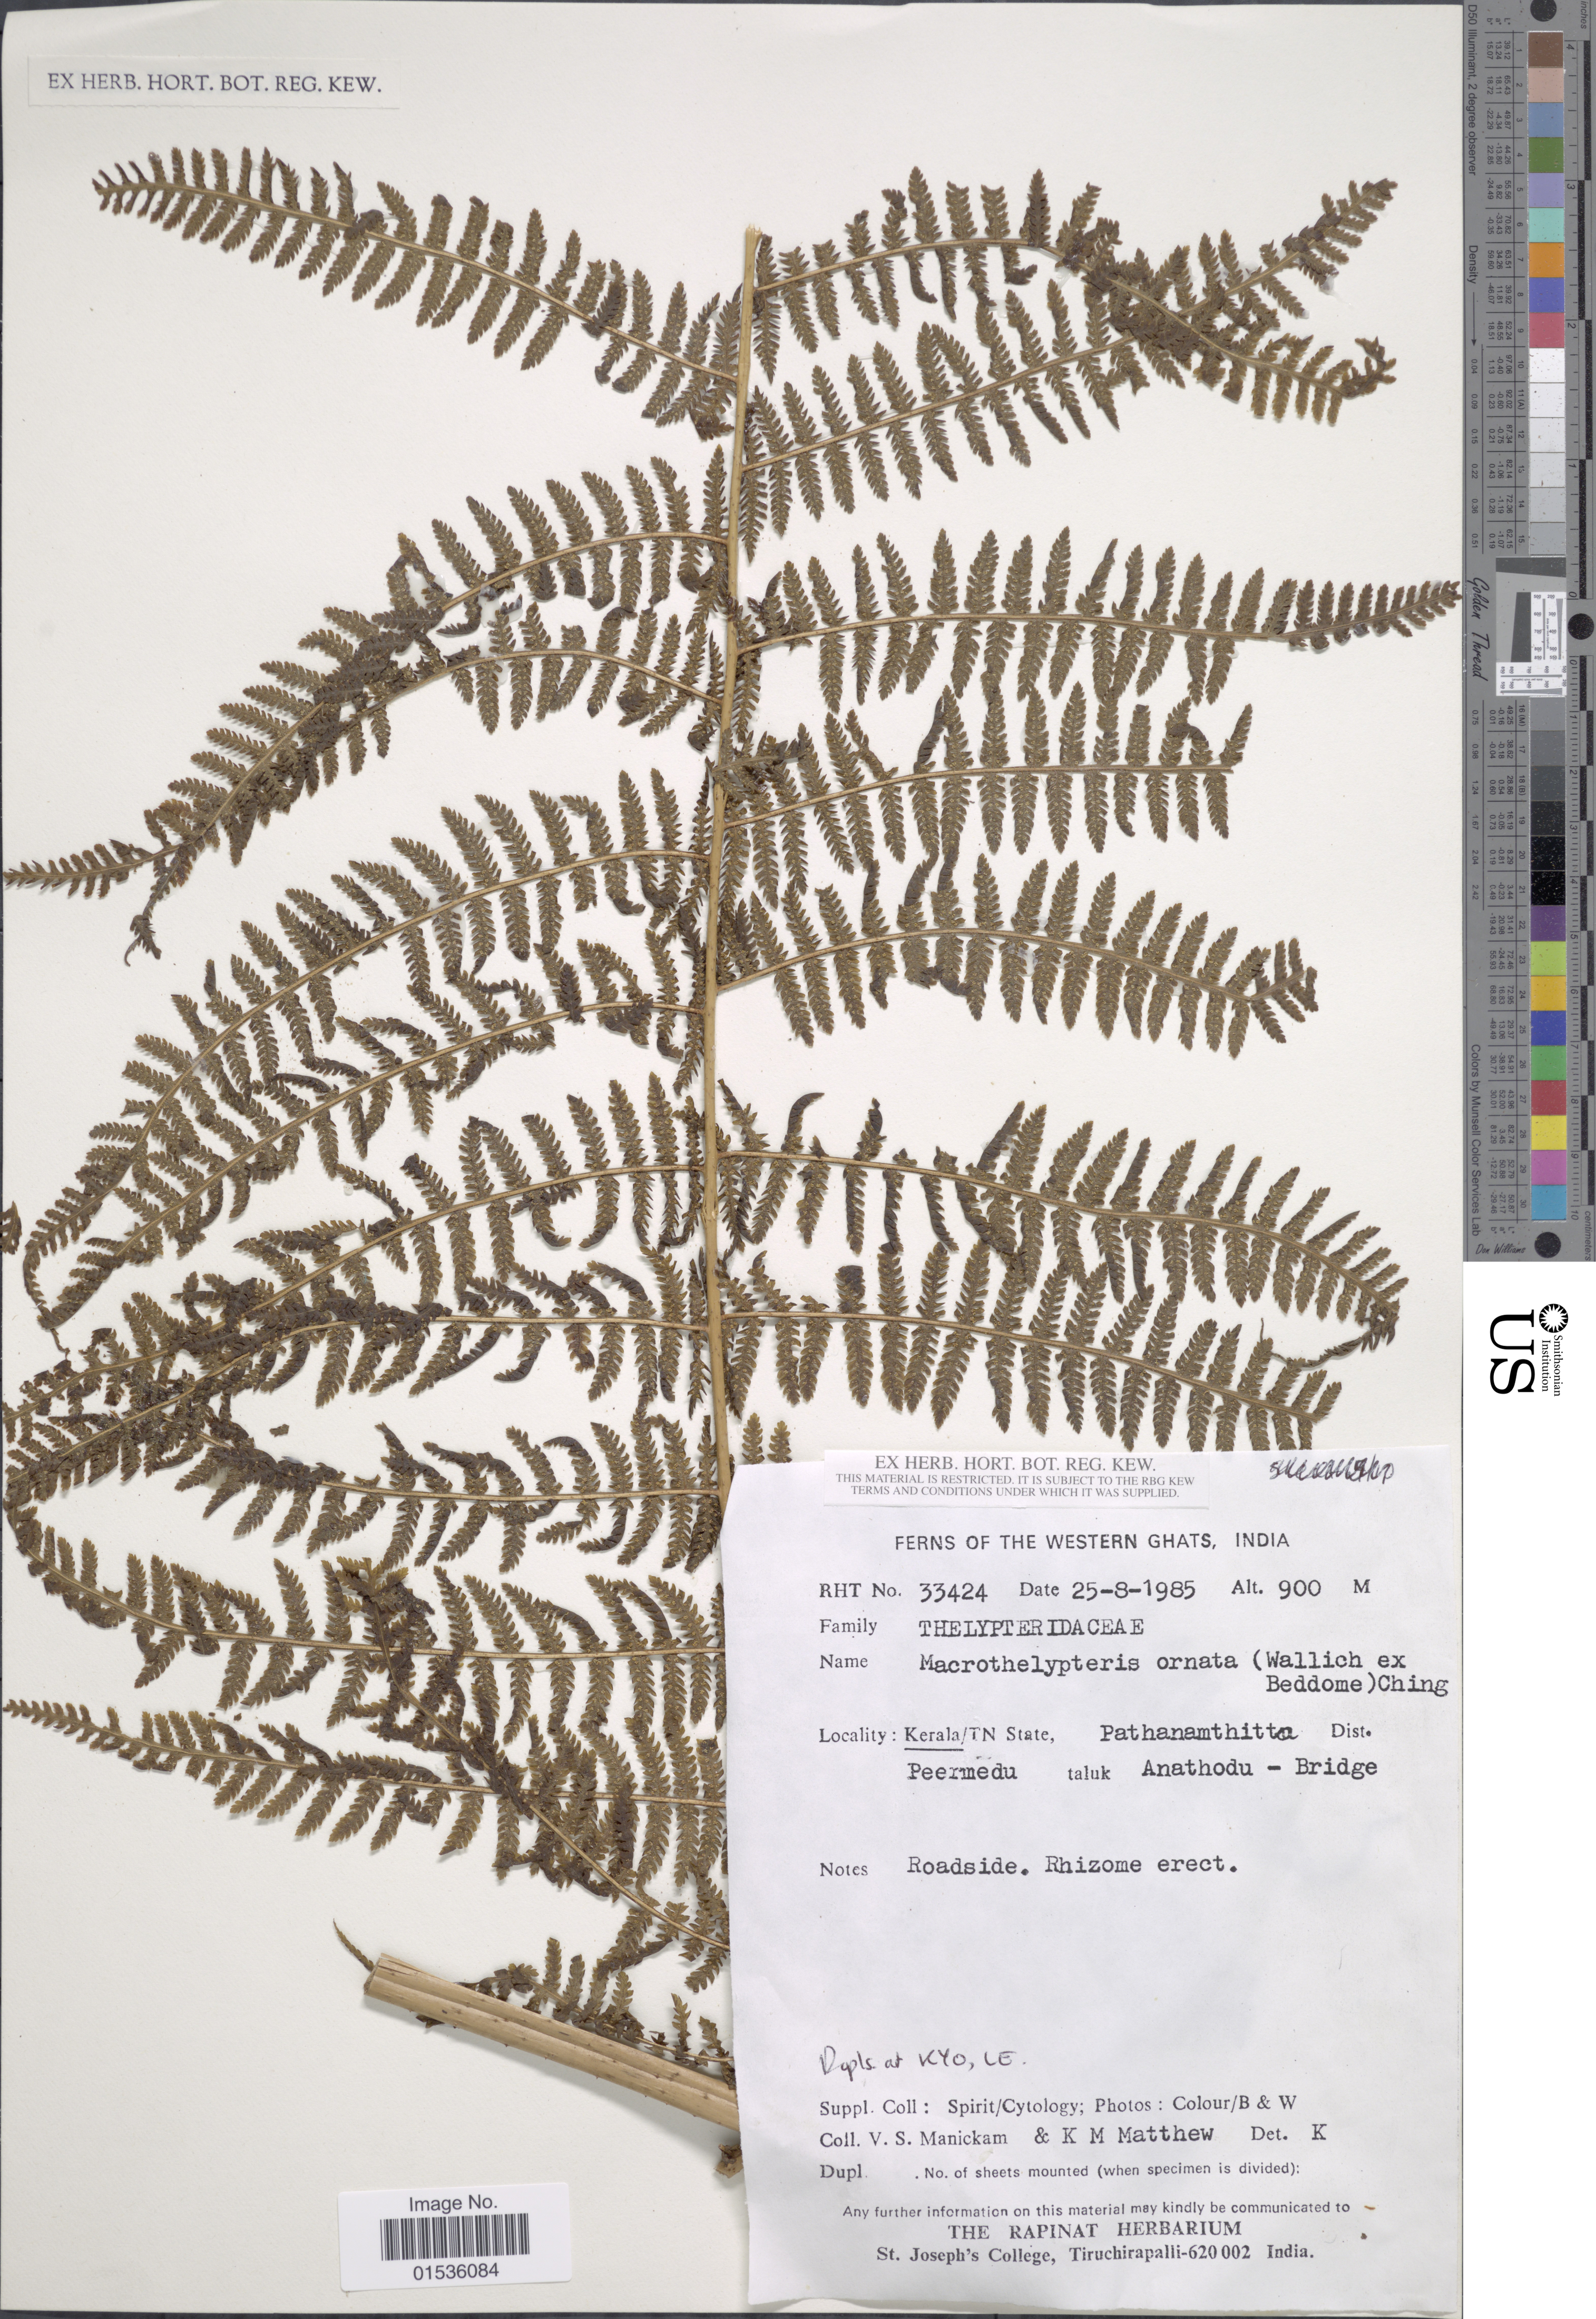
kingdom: Plantae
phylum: Tracheophyta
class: Polypodiopsida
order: Polypodiales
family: Thelypteridaceae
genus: Macrothelypteris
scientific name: Macrothelypteris ornata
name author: (Wall. ex Bedd.) Ching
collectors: V. Manickam & K. M. Matthew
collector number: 33424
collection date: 1985-08-25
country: India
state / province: Kerala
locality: Western Ghats, India. Kerala/TN State, Pathanamthitta, Dist. Peermedu, taluk Anathodu - Bridge.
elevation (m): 900